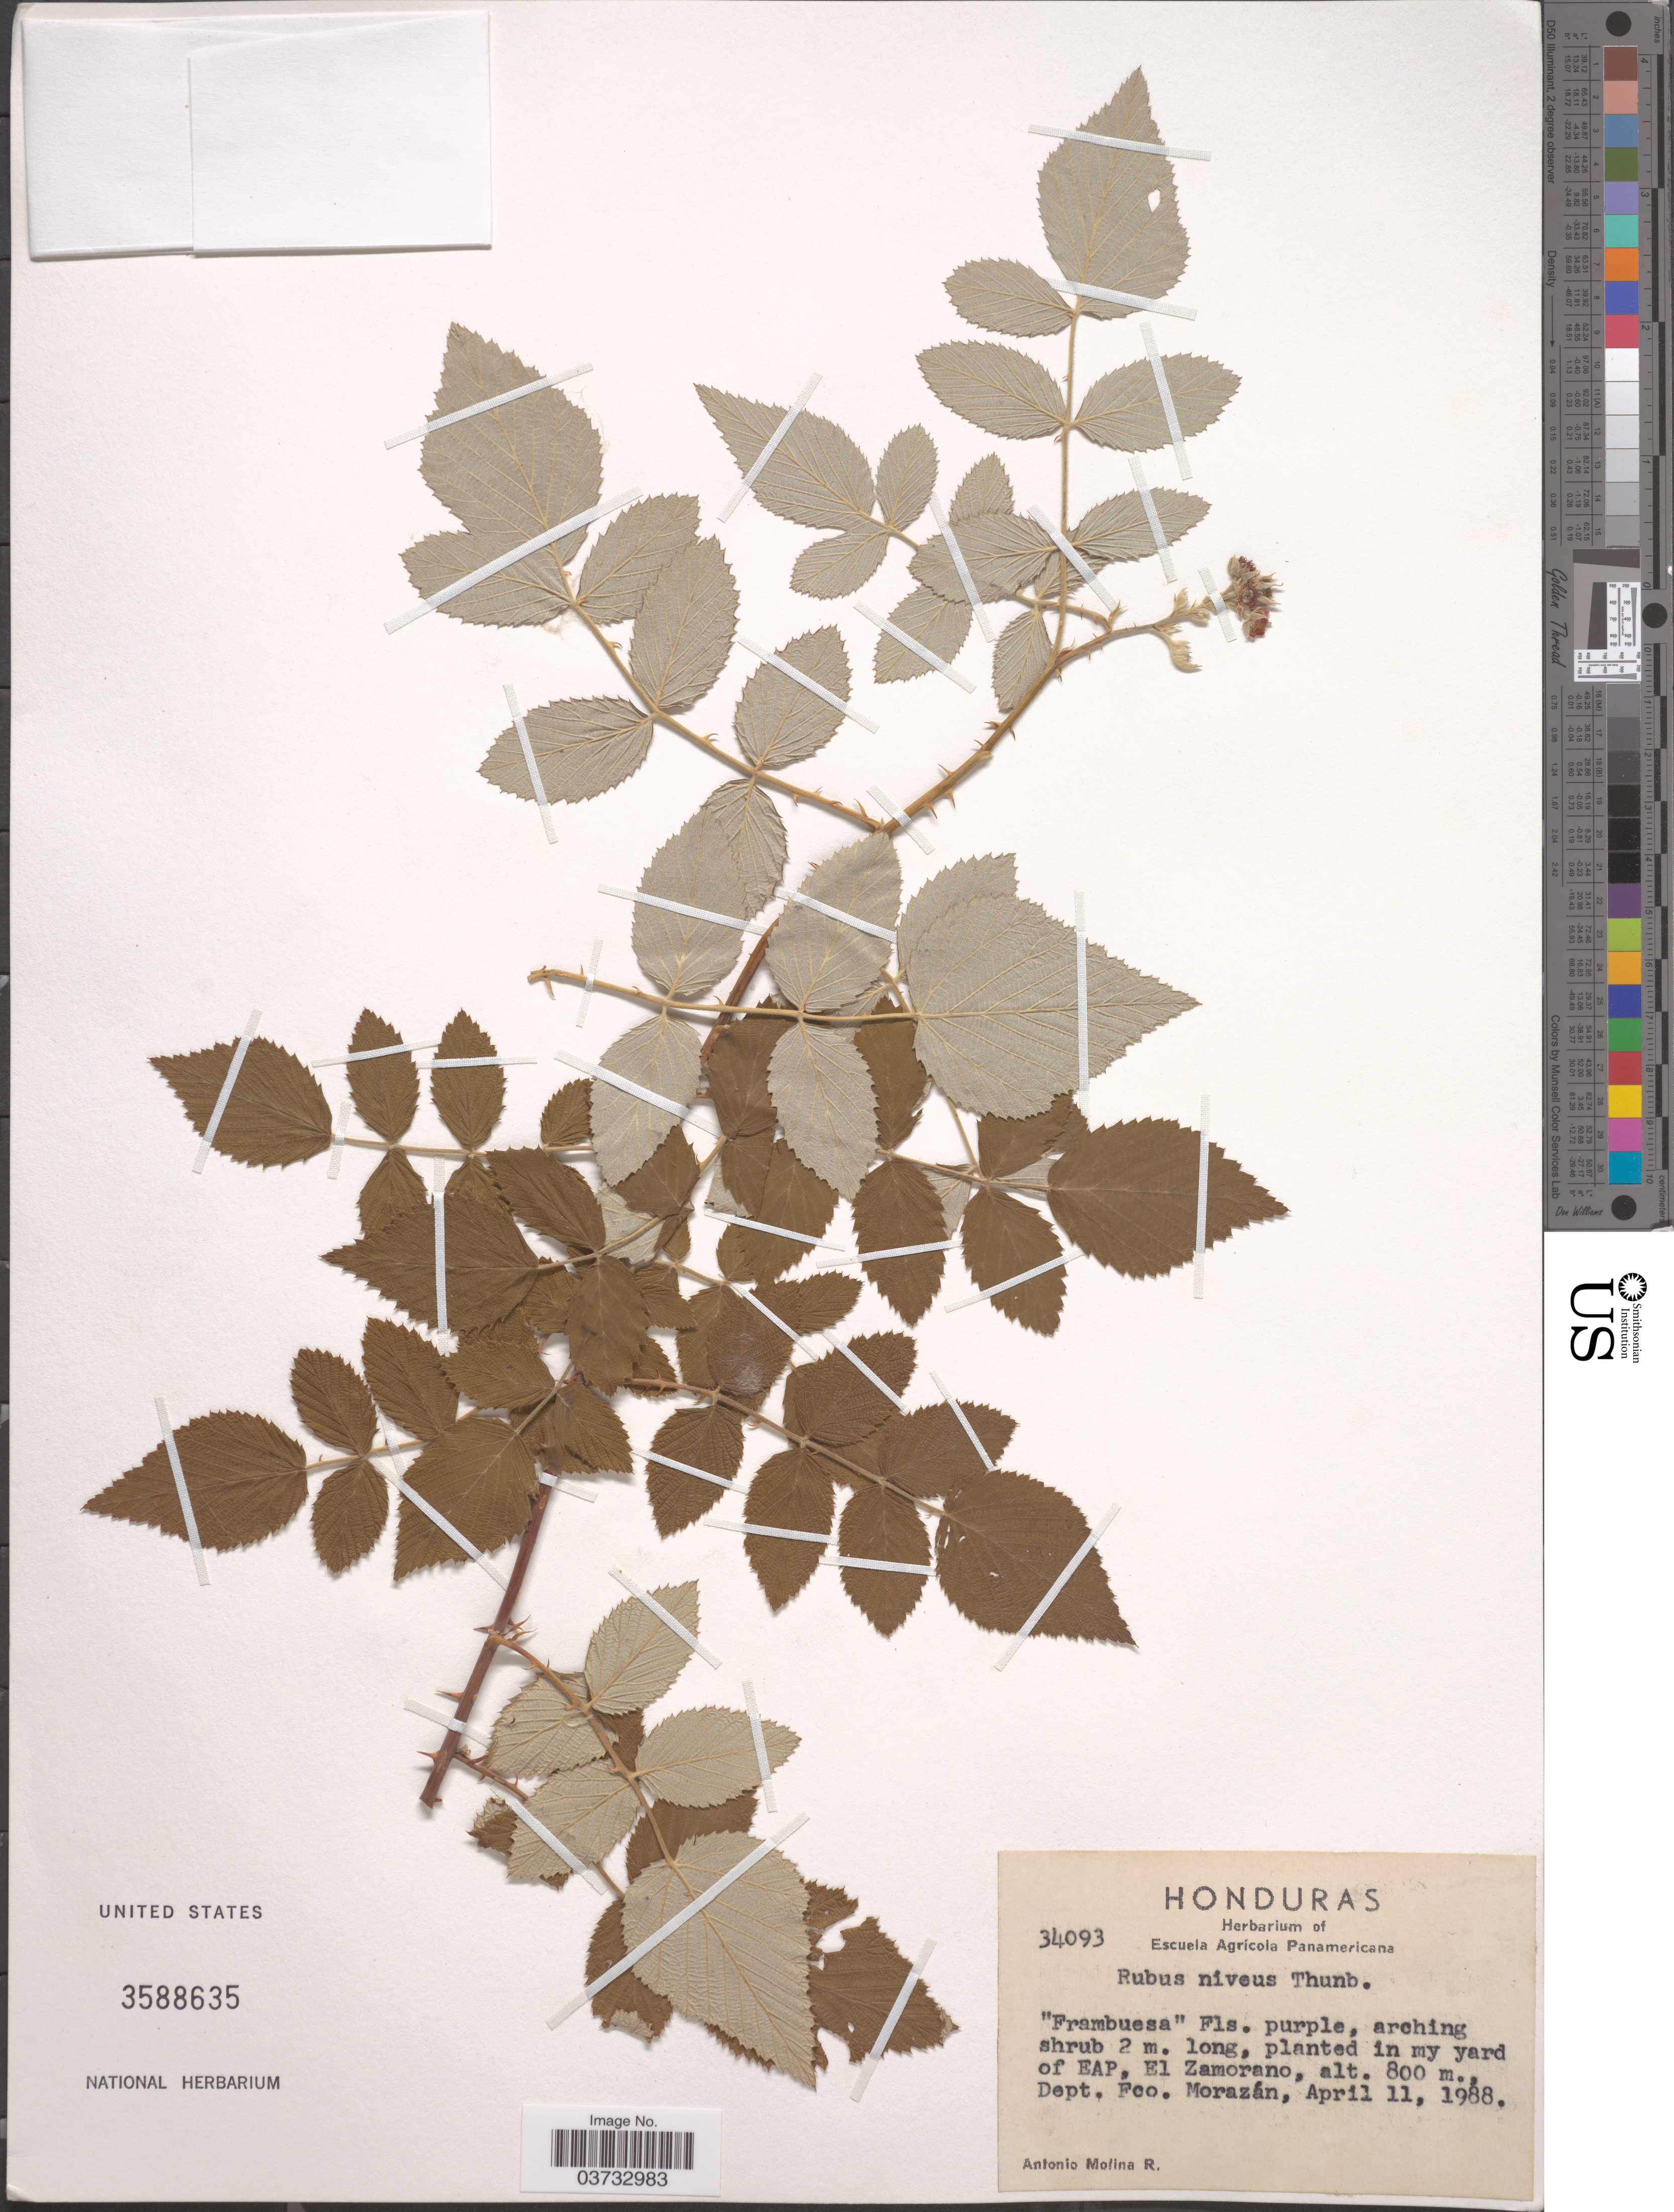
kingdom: Plantae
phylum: Tracheophyta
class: Magnoliopsida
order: Rosales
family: Rosaceae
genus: Rubus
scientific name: Rubus niveus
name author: Thunb.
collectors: A. Molina R.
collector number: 34093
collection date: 1988-04-11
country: Honduras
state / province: Fco. Morazán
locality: El Zamorano, Dept. Fco. Morazán.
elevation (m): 800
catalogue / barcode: US 3588635